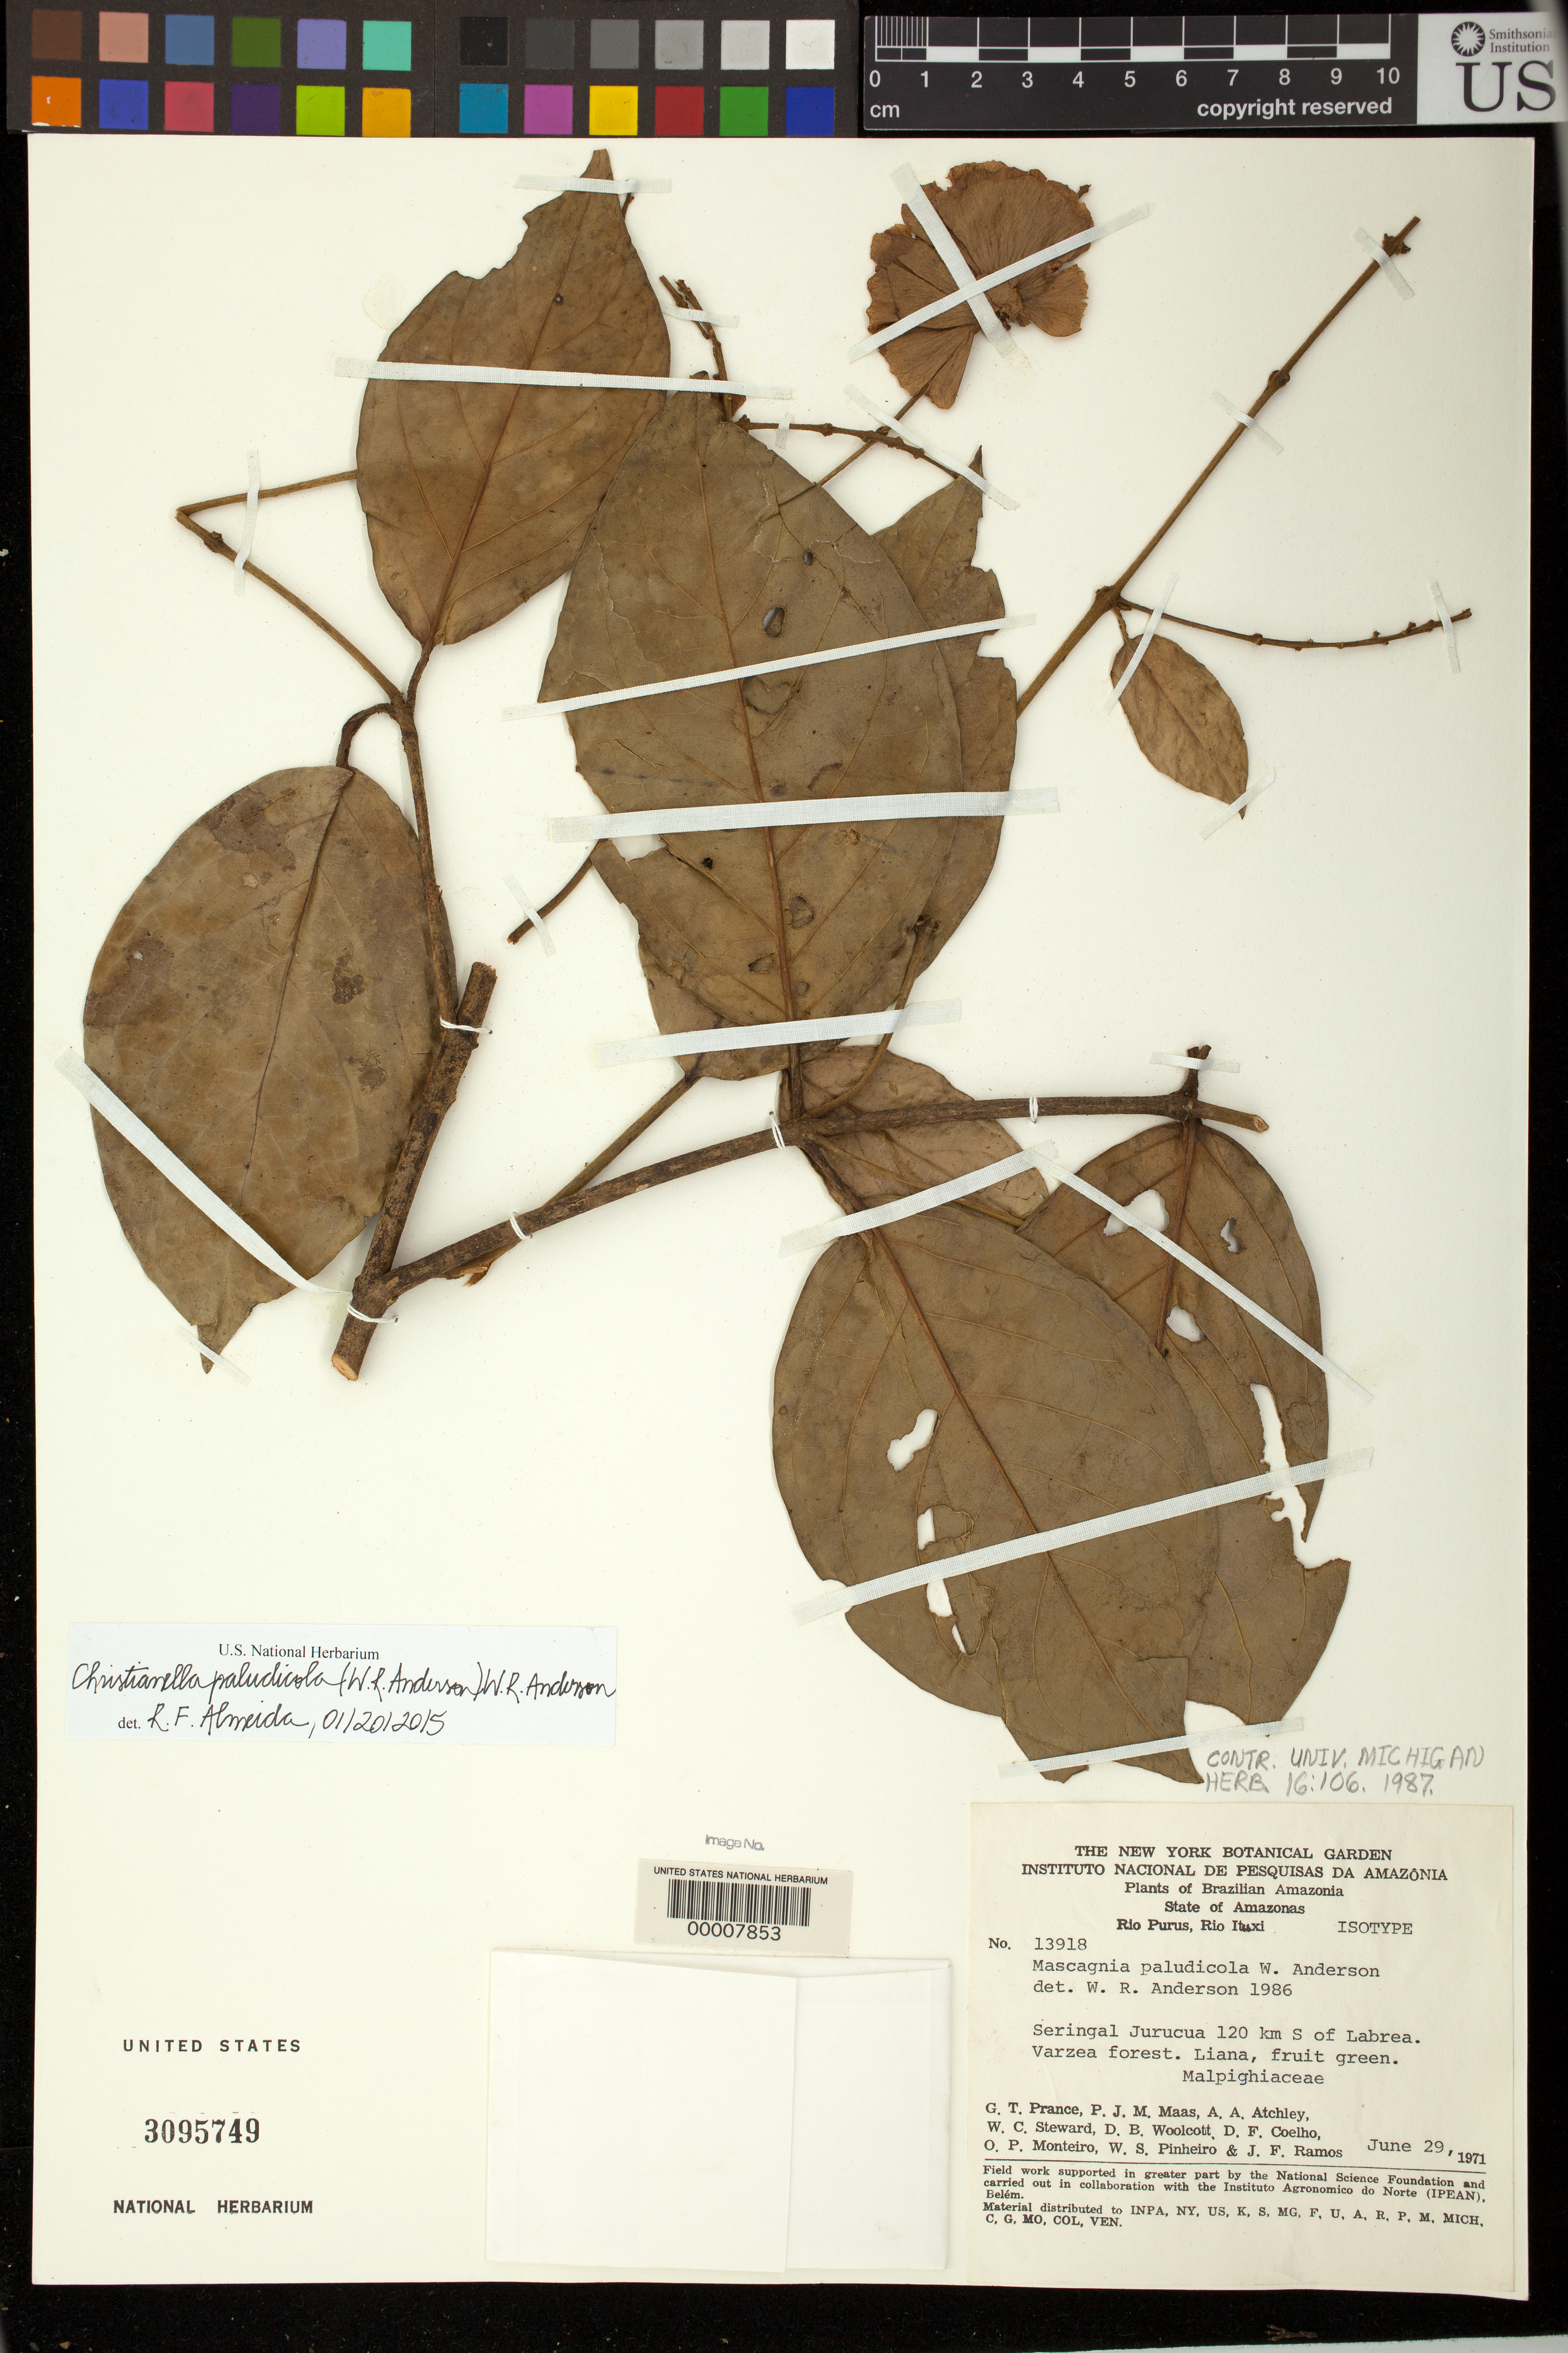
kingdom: Plantae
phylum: Tracheophyta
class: Magnoliopsida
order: Malpighiales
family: Malpighiaceae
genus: Mascagnia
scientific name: Mascagnia paludicola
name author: W.R. Anderson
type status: Isotype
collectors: G. T. Prance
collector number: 13918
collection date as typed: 29 Jun 1971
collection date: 1971-06-29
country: Brazil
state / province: Amazonas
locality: Rio Purus, Rio Ituxi, Seringal Jurucua, 120 km S of Labrea.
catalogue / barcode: US 3095749